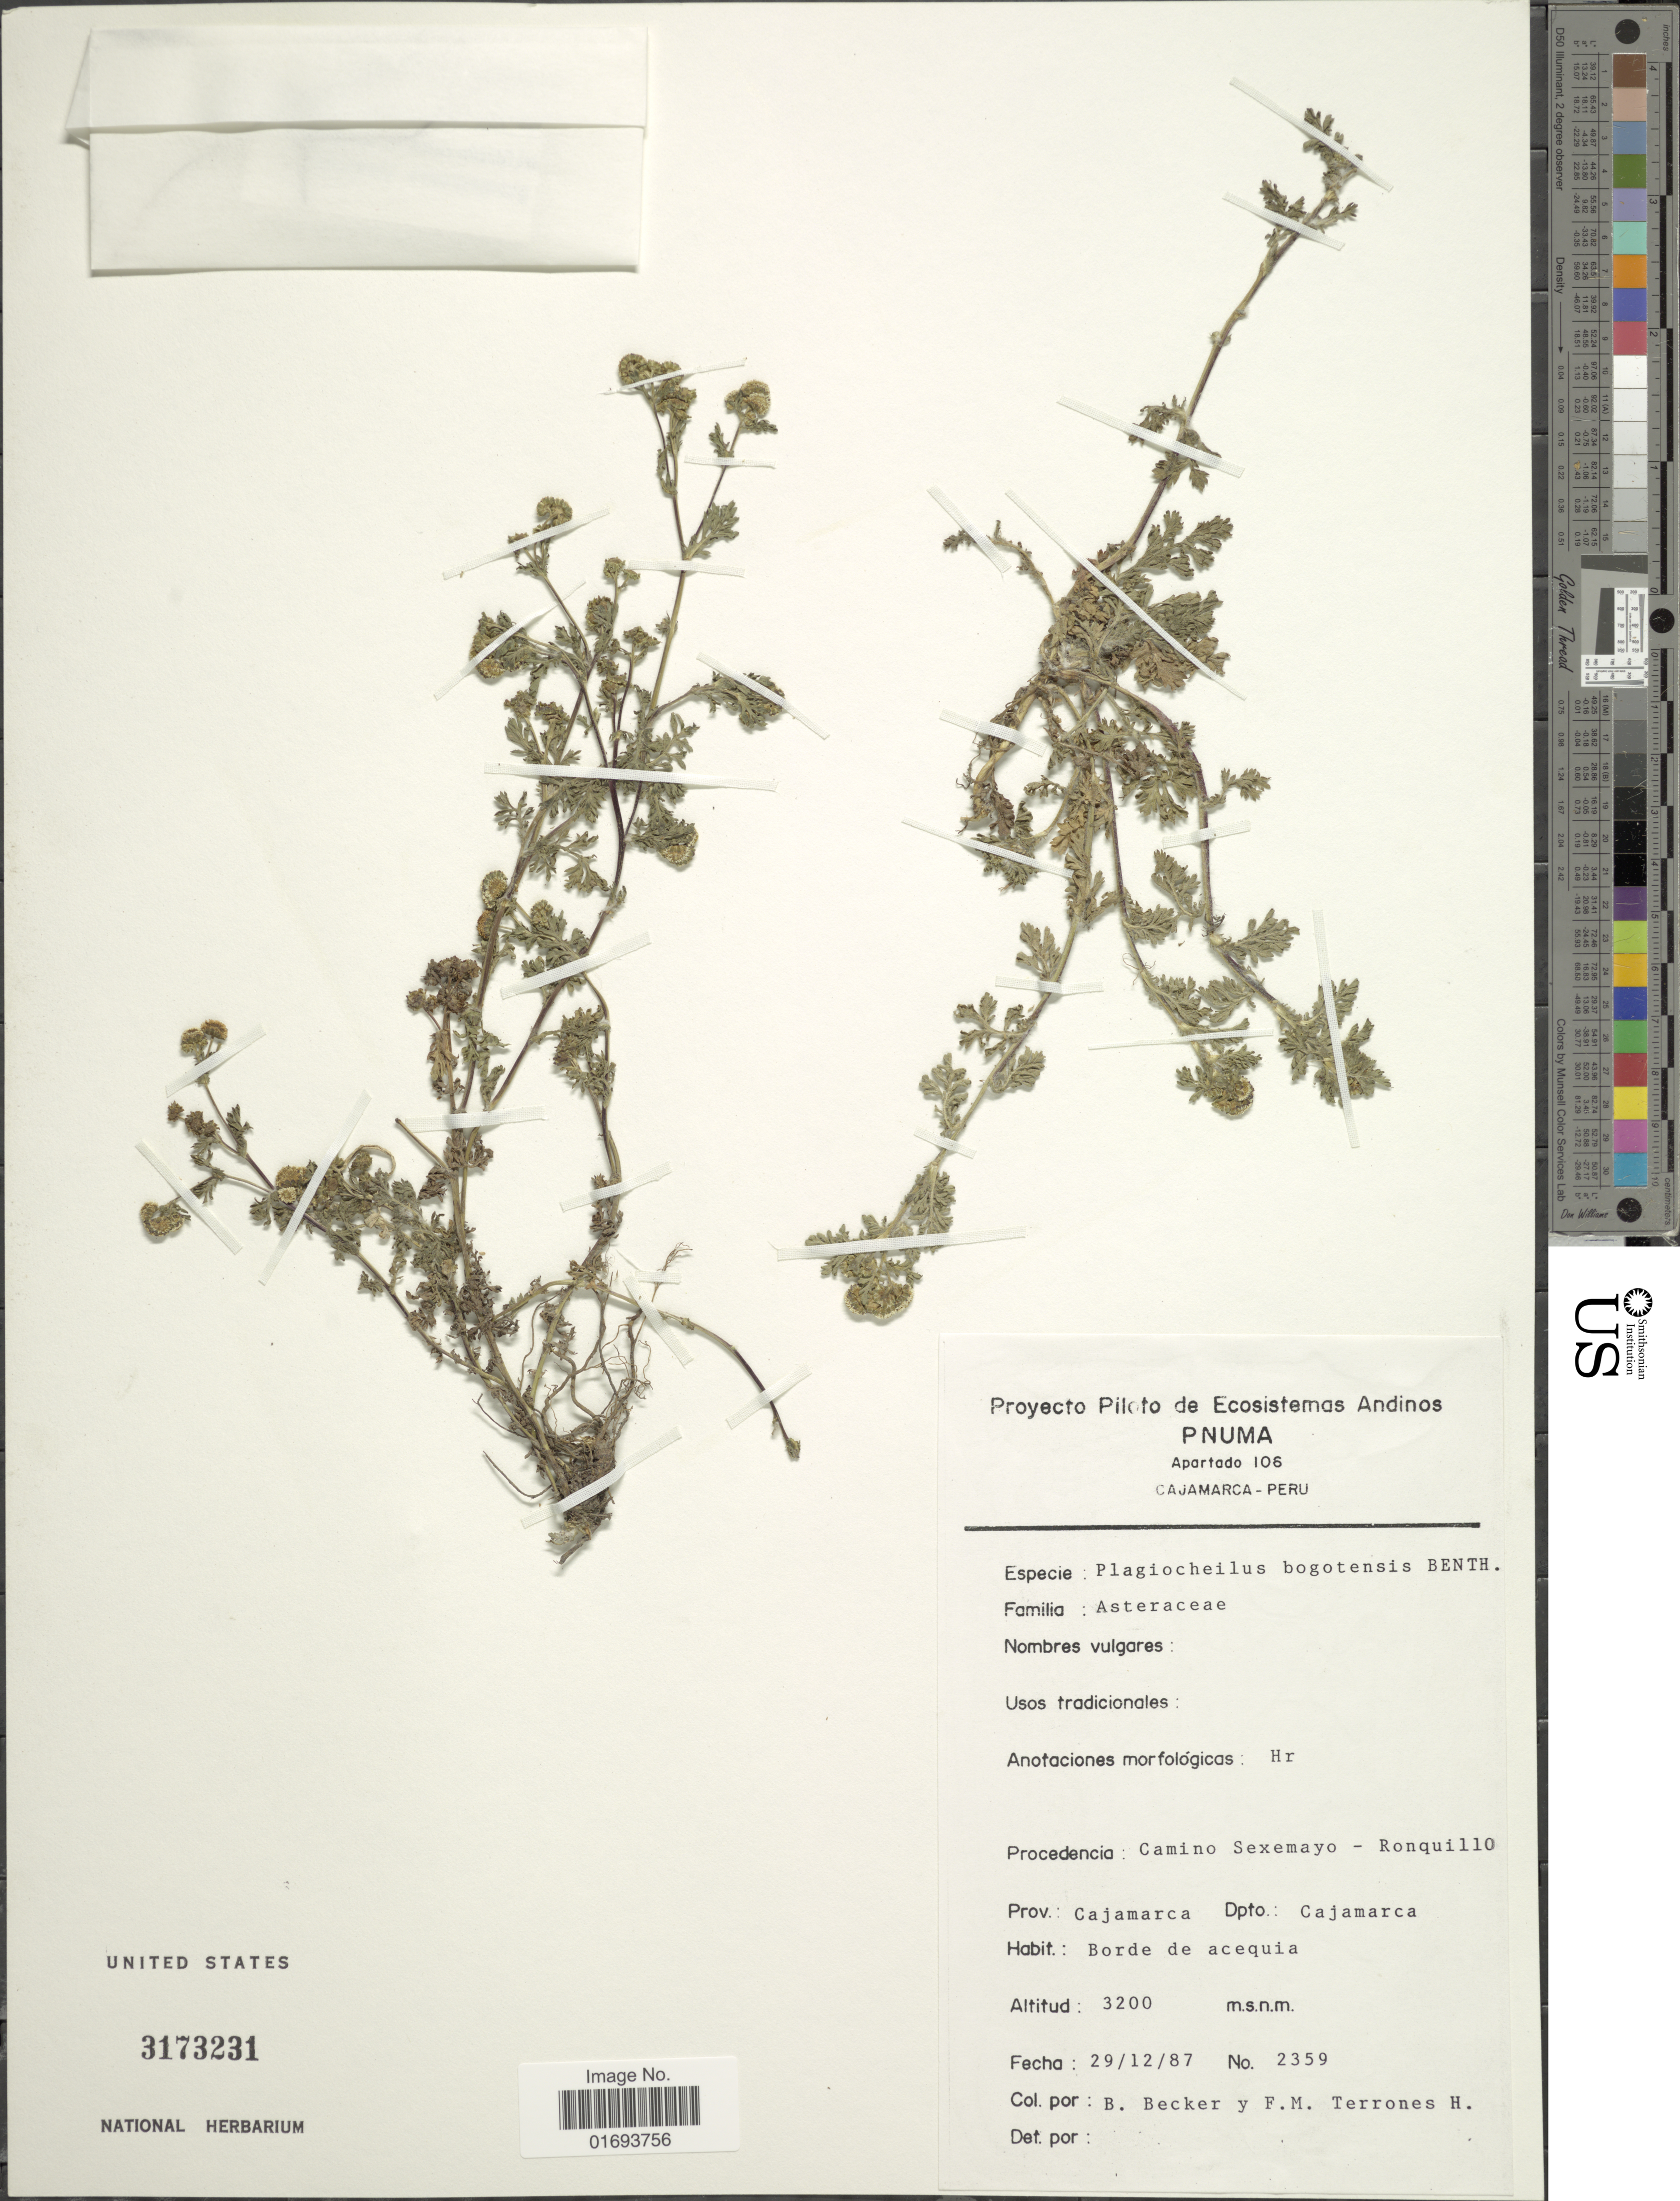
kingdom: Plantae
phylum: Tracheophyta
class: Magnoliopsida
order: Asterales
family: Asteraceae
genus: Plagiocheilus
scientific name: Plagiocheilus bogotensis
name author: (Kunth) Wedd.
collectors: B. Becker & F. M. Terrones H.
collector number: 2359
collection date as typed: Transcribed d/m/y: 29/12/87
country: Peru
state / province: Cajamarca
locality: Camino Sexemayo-Roquillo. Prov. Cajamarca. Dpt: Cajamarca.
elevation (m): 3200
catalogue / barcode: US 3173231